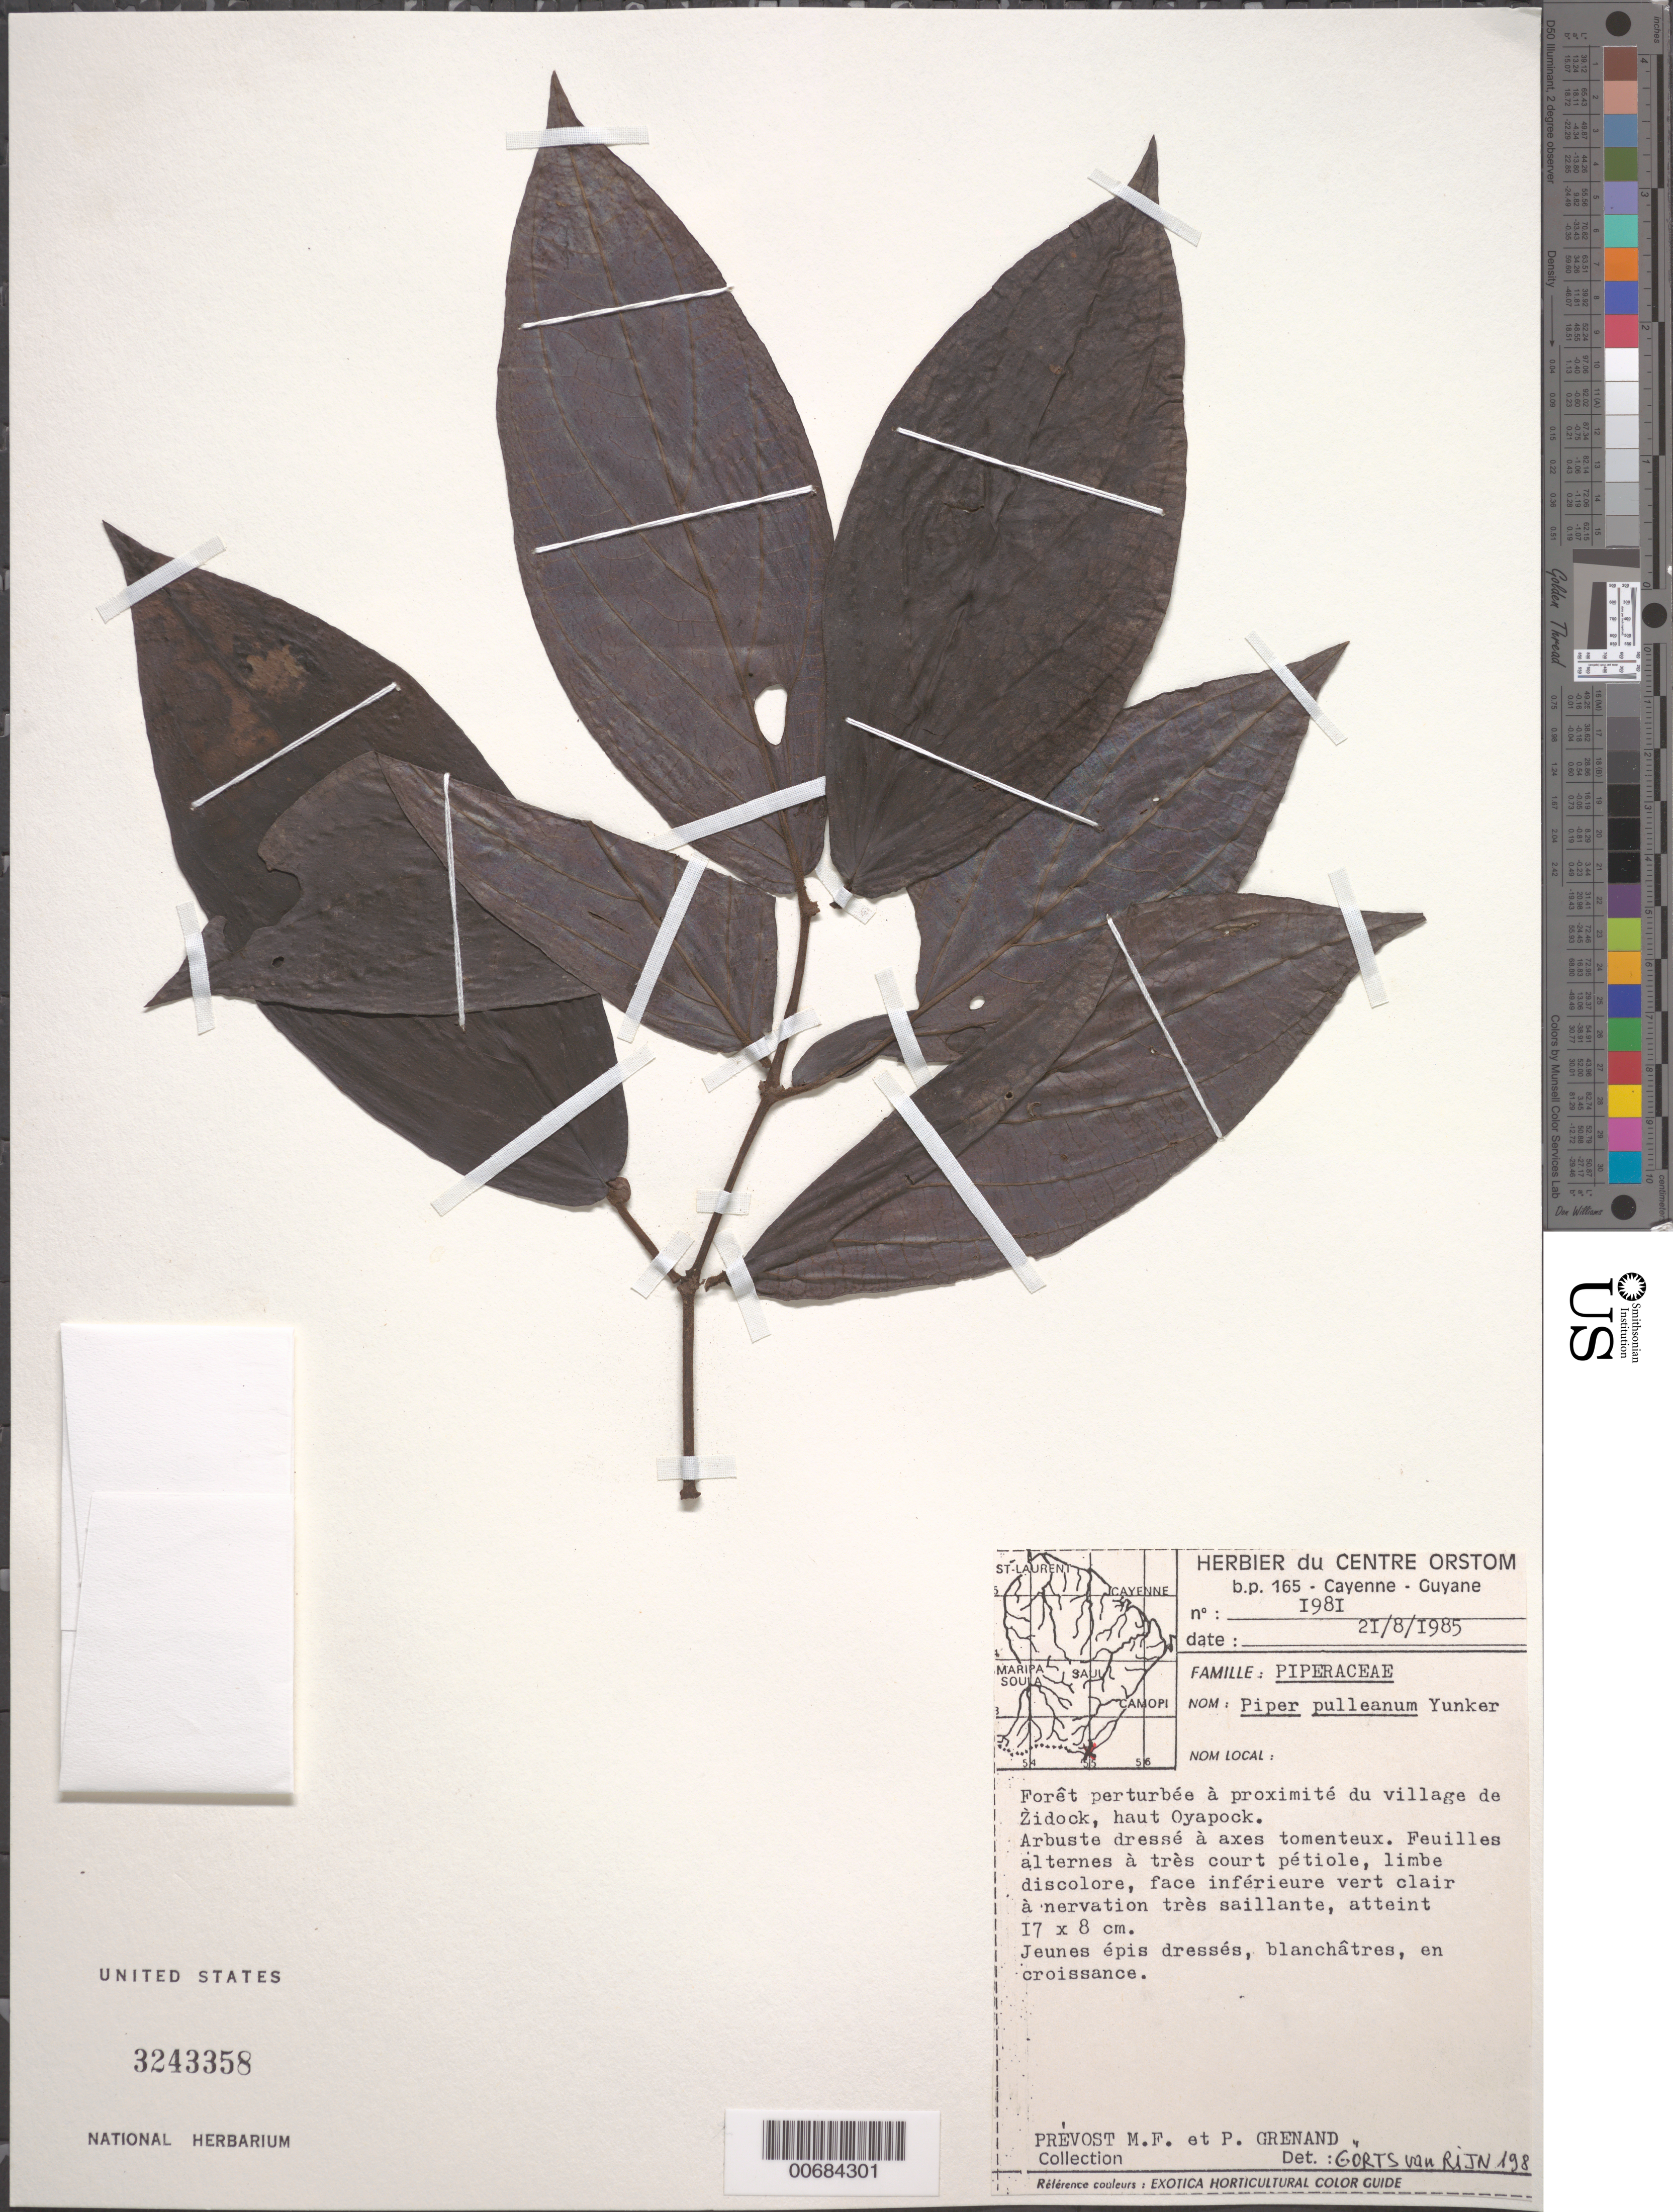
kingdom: Plantae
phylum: Tracheophyta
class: Magnoliopsida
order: Piperales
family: Piperaceae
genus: Piper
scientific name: Piper pulleanum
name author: Yunck.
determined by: Görts-van Rijn, A. R. A.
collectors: M.-F. Prévost & P. Grenand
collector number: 1981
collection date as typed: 21-Aug-85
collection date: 1985-08-21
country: French Guiana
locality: Trois Sauts (Haut Oyapock), Zidockville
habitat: Disturbed forest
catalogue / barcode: US 3243358